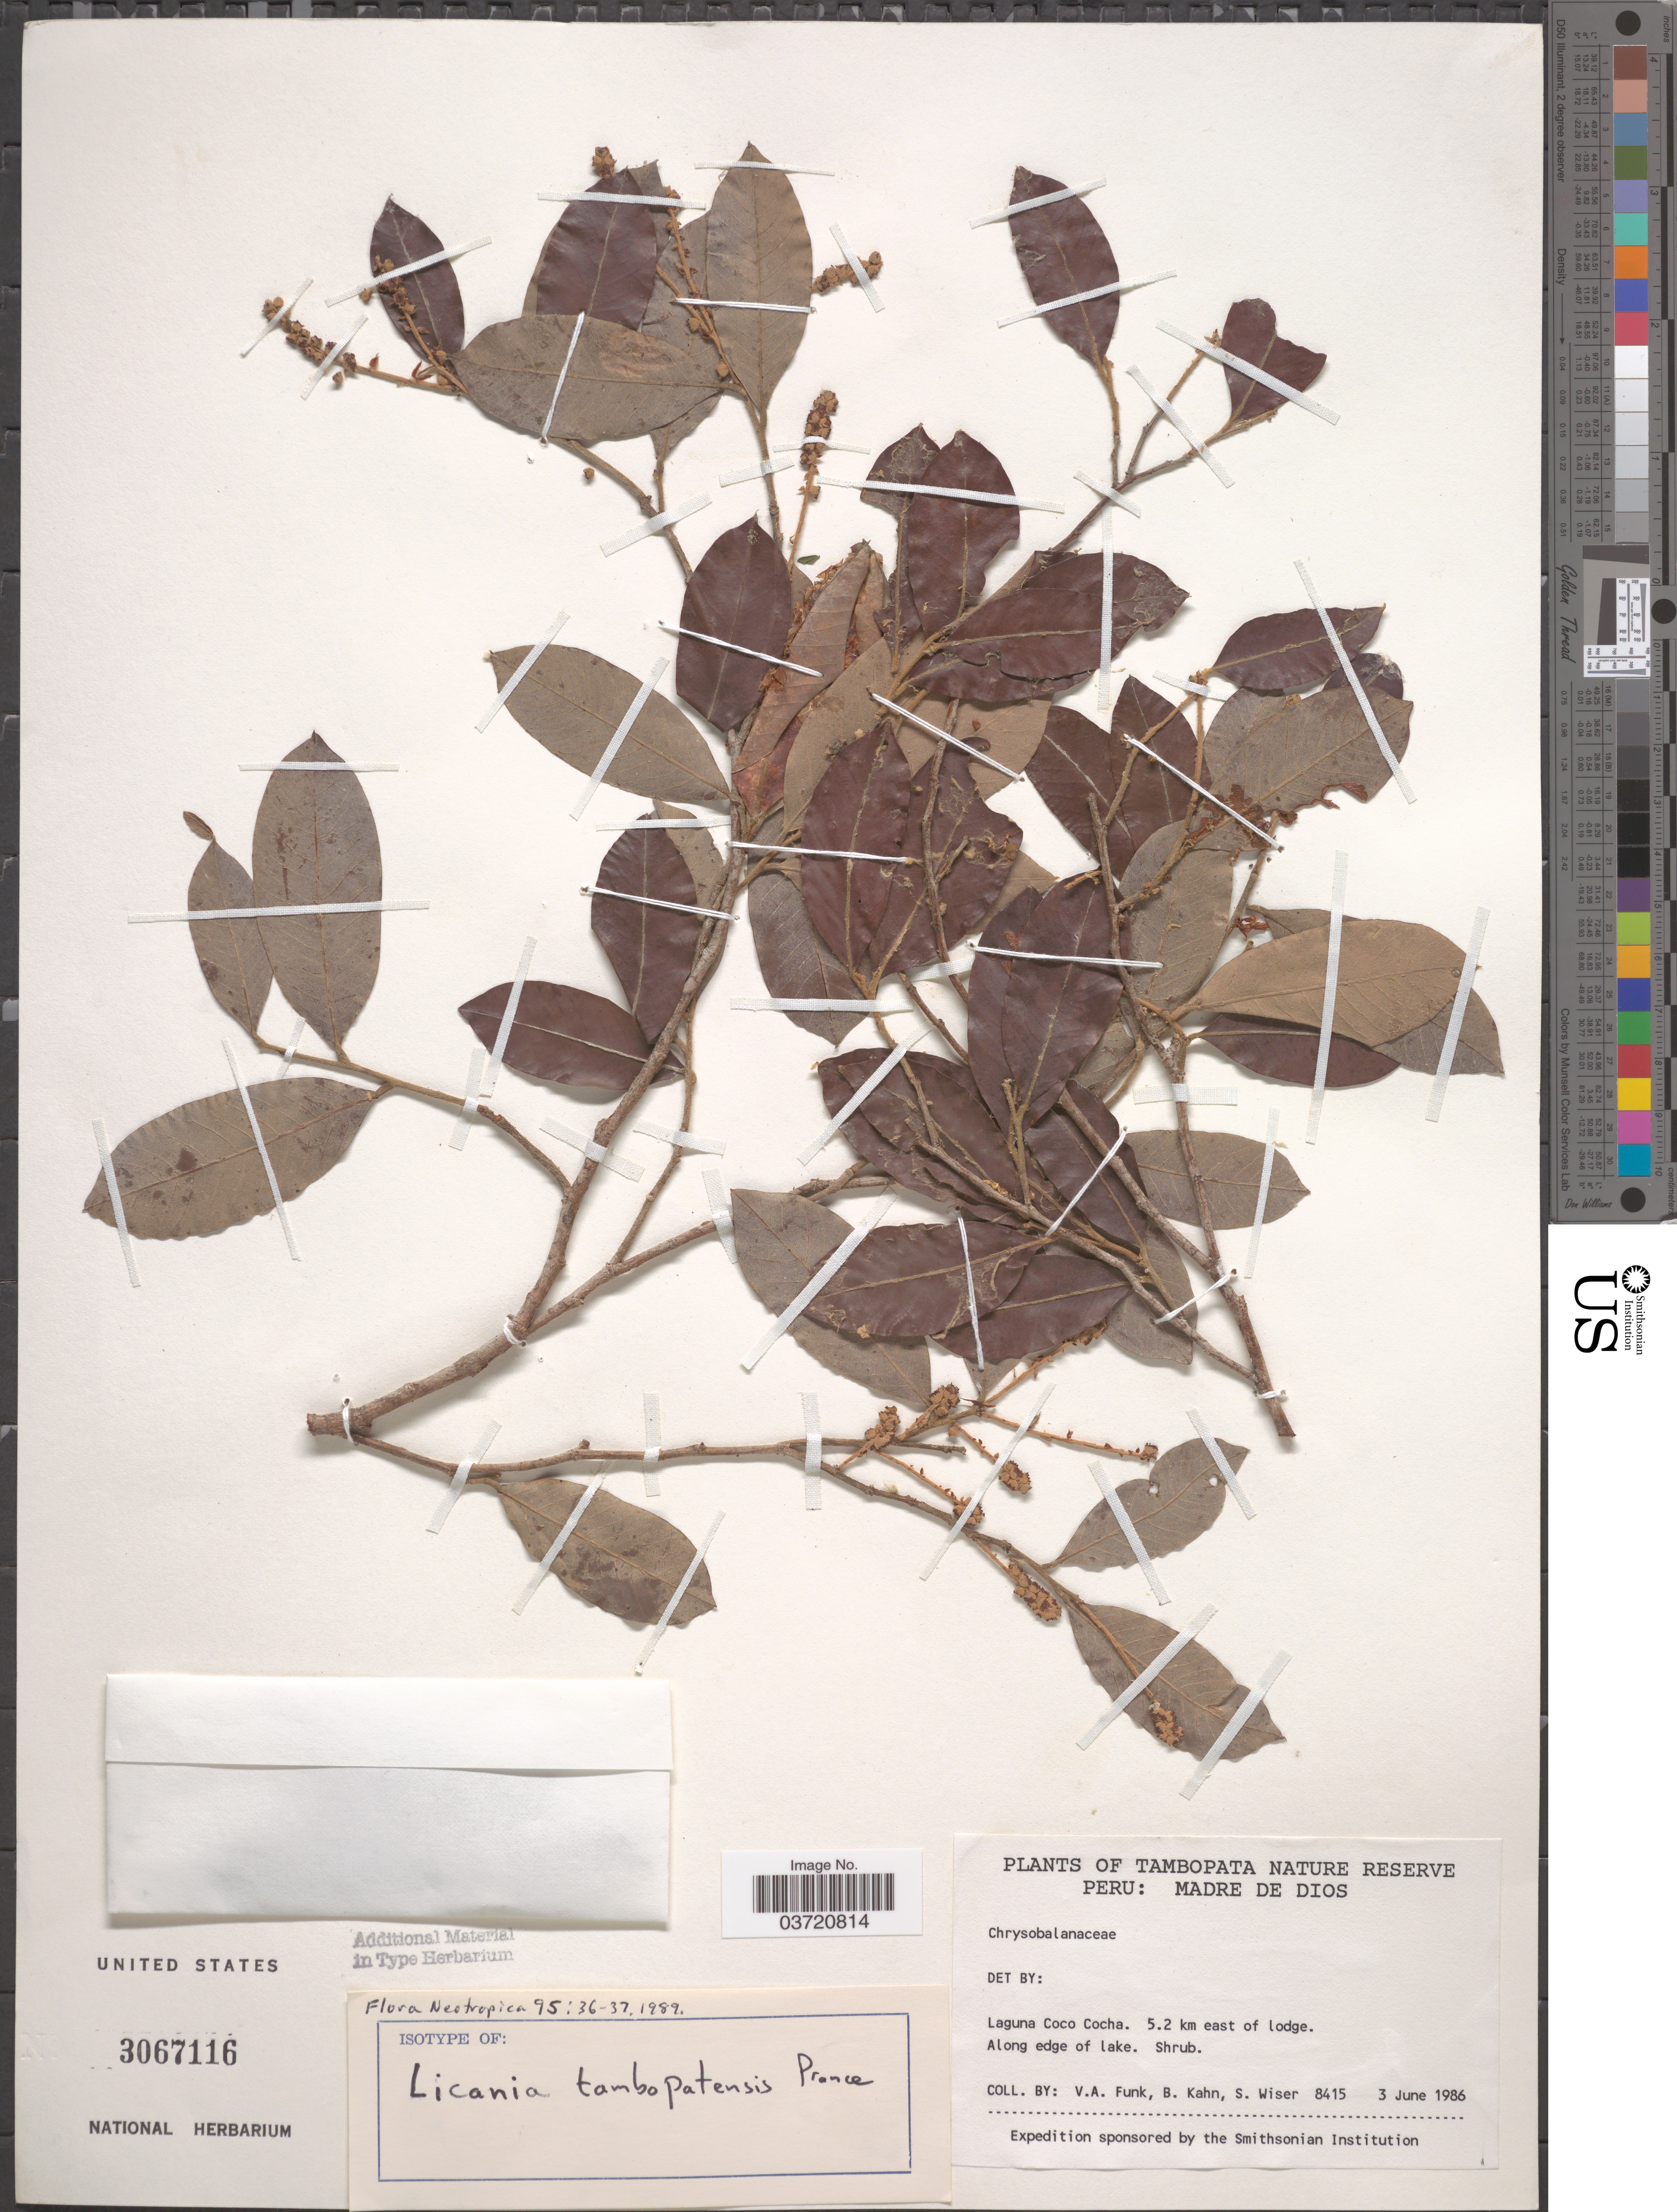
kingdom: Plantae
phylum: Tracheophyta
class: Magnoliopsida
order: Malpighiales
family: Chrysobalanaceae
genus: Licania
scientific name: Licania tambopatensis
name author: Prance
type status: Isotype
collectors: V. Funk, B. Kahn & S. Wiser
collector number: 8415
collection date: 1986-06-03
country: Peru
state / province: Madre de Dios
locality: Tambopata Nature Reserve. Laguna Coco Cocha. 5.2 km east of lodge.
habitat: Along edge of lake.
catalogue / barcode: US 3067116